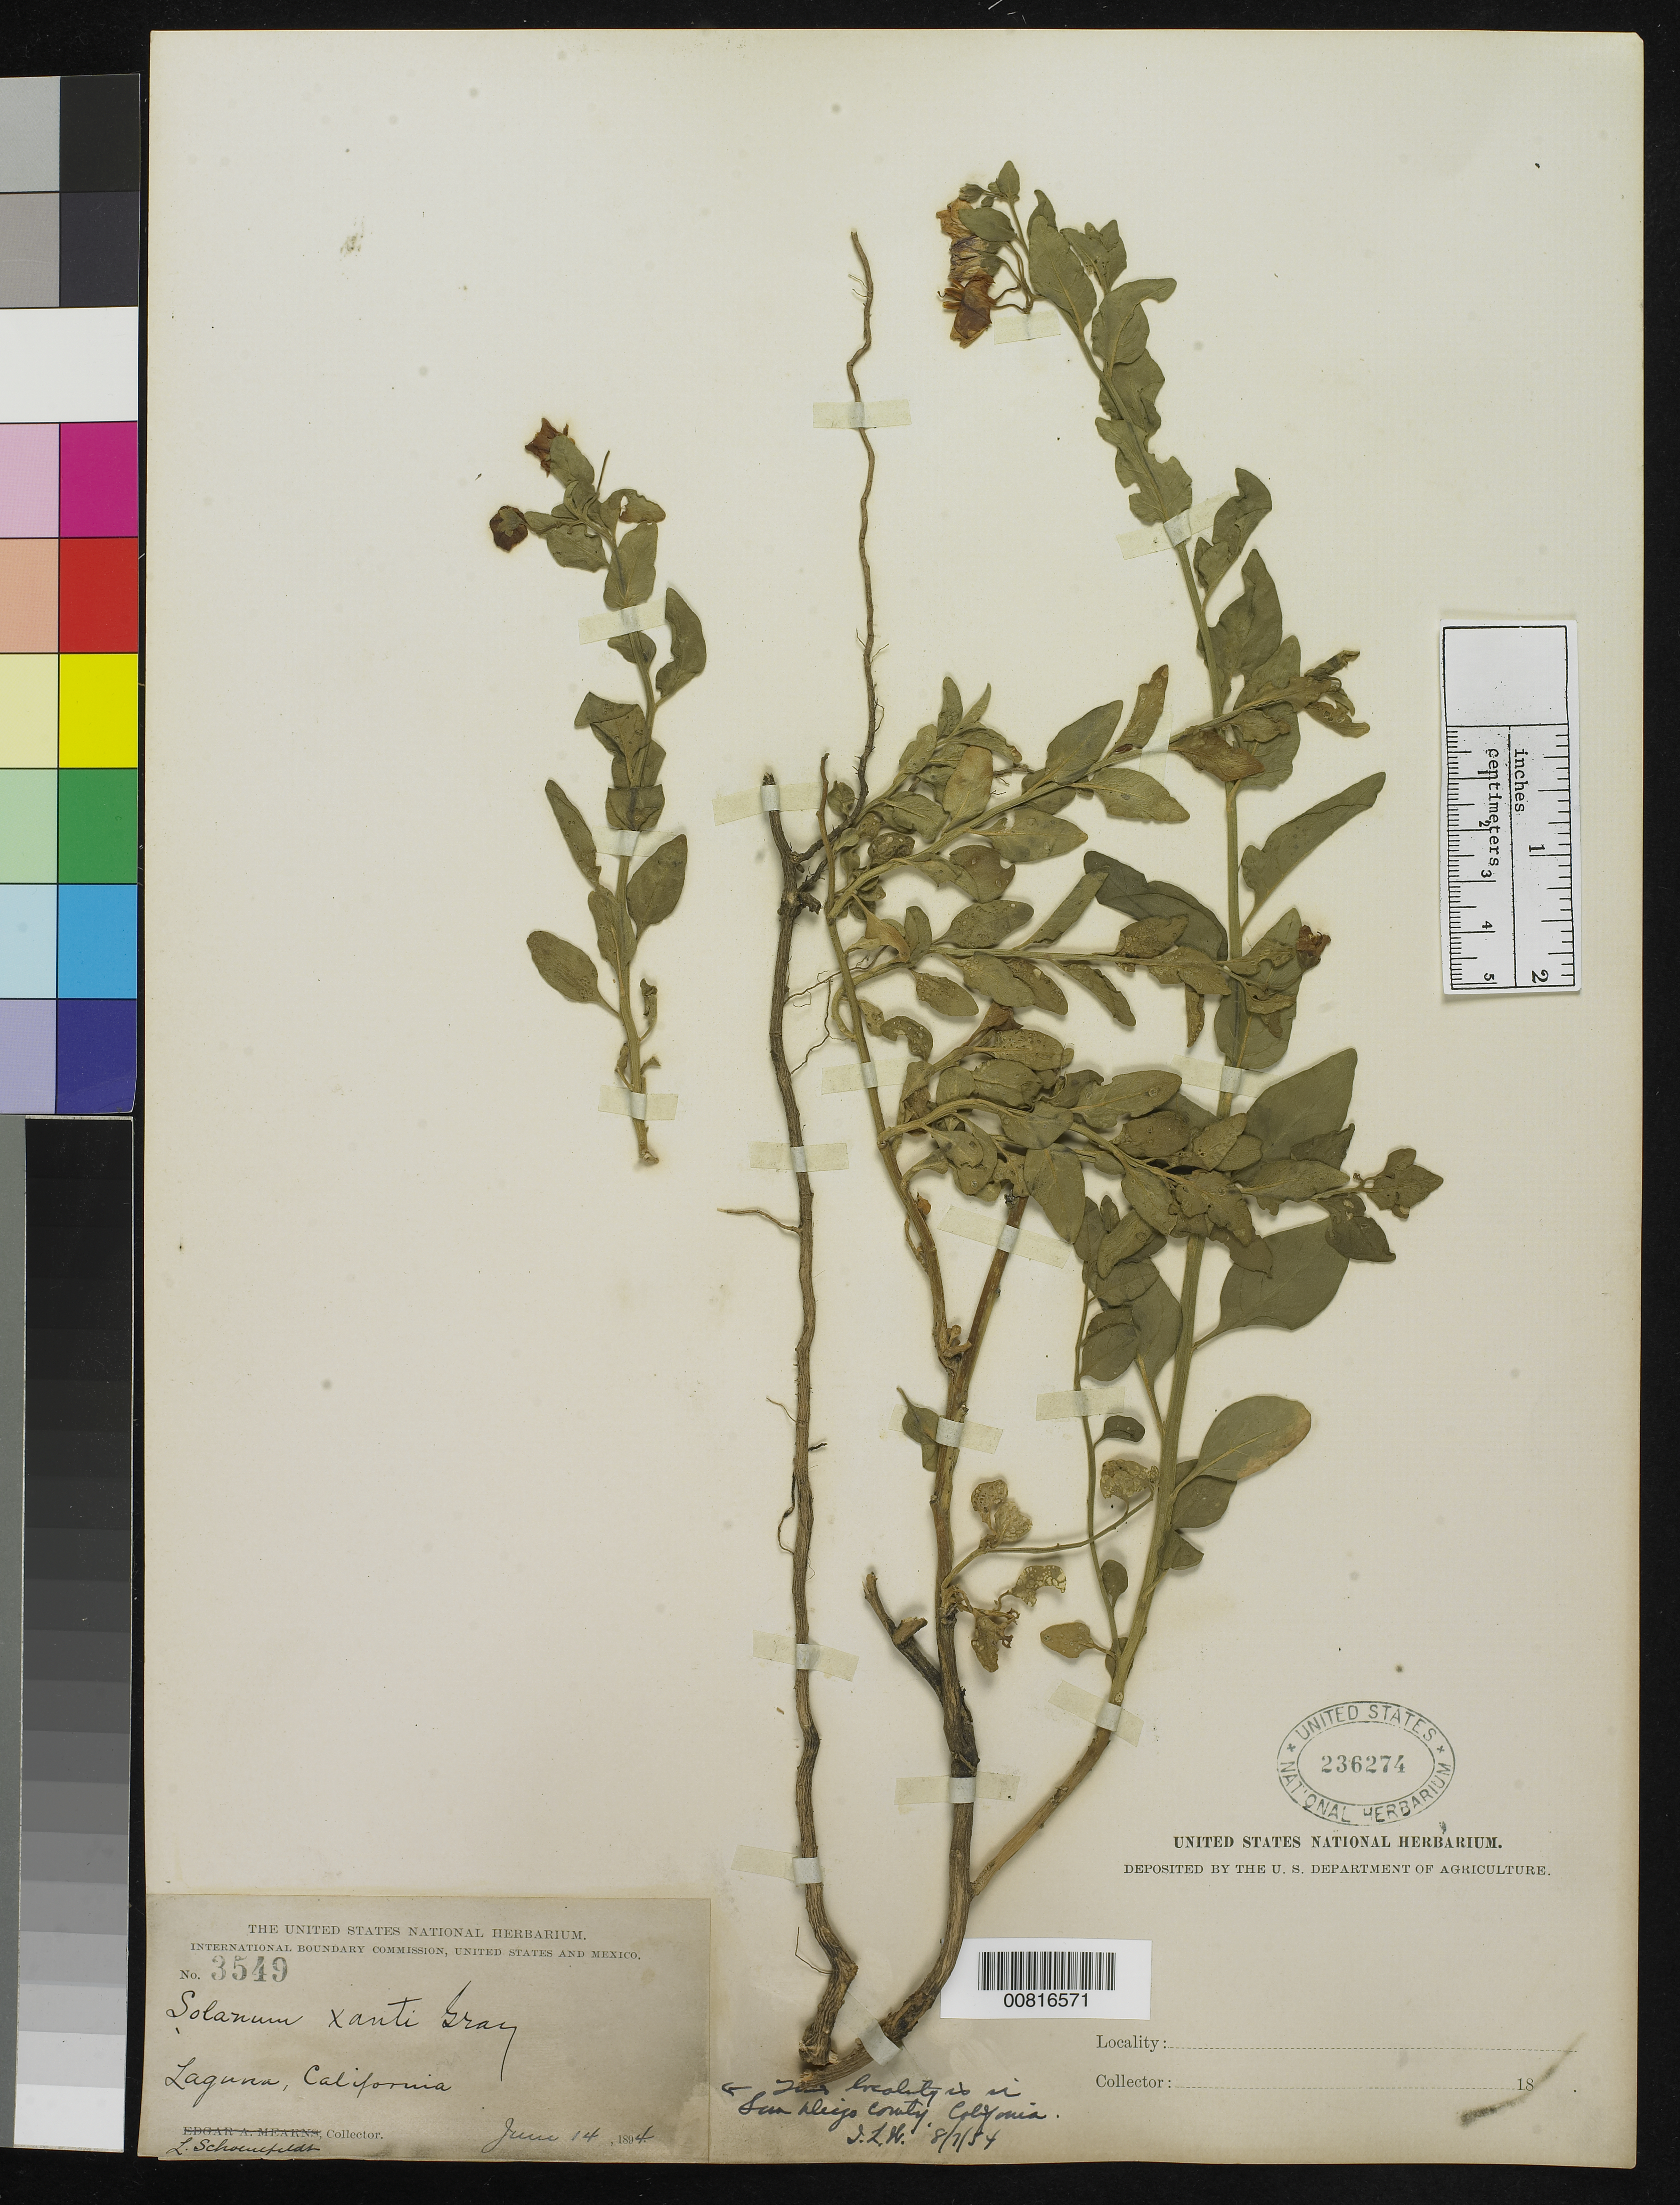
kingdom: Plantae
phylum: Tracheophyta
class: Magnoliopsida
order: Solanales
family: Solanaceae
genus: Solanum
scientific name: Solanum xanti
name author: A. Gray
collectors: L. Schounfeldt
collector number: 3549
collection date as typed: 14 Jun 1894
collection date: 1894-06-14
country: United States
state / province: California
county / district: San Diego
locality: Laguna, San Diego County, California.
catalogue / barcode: US 236274